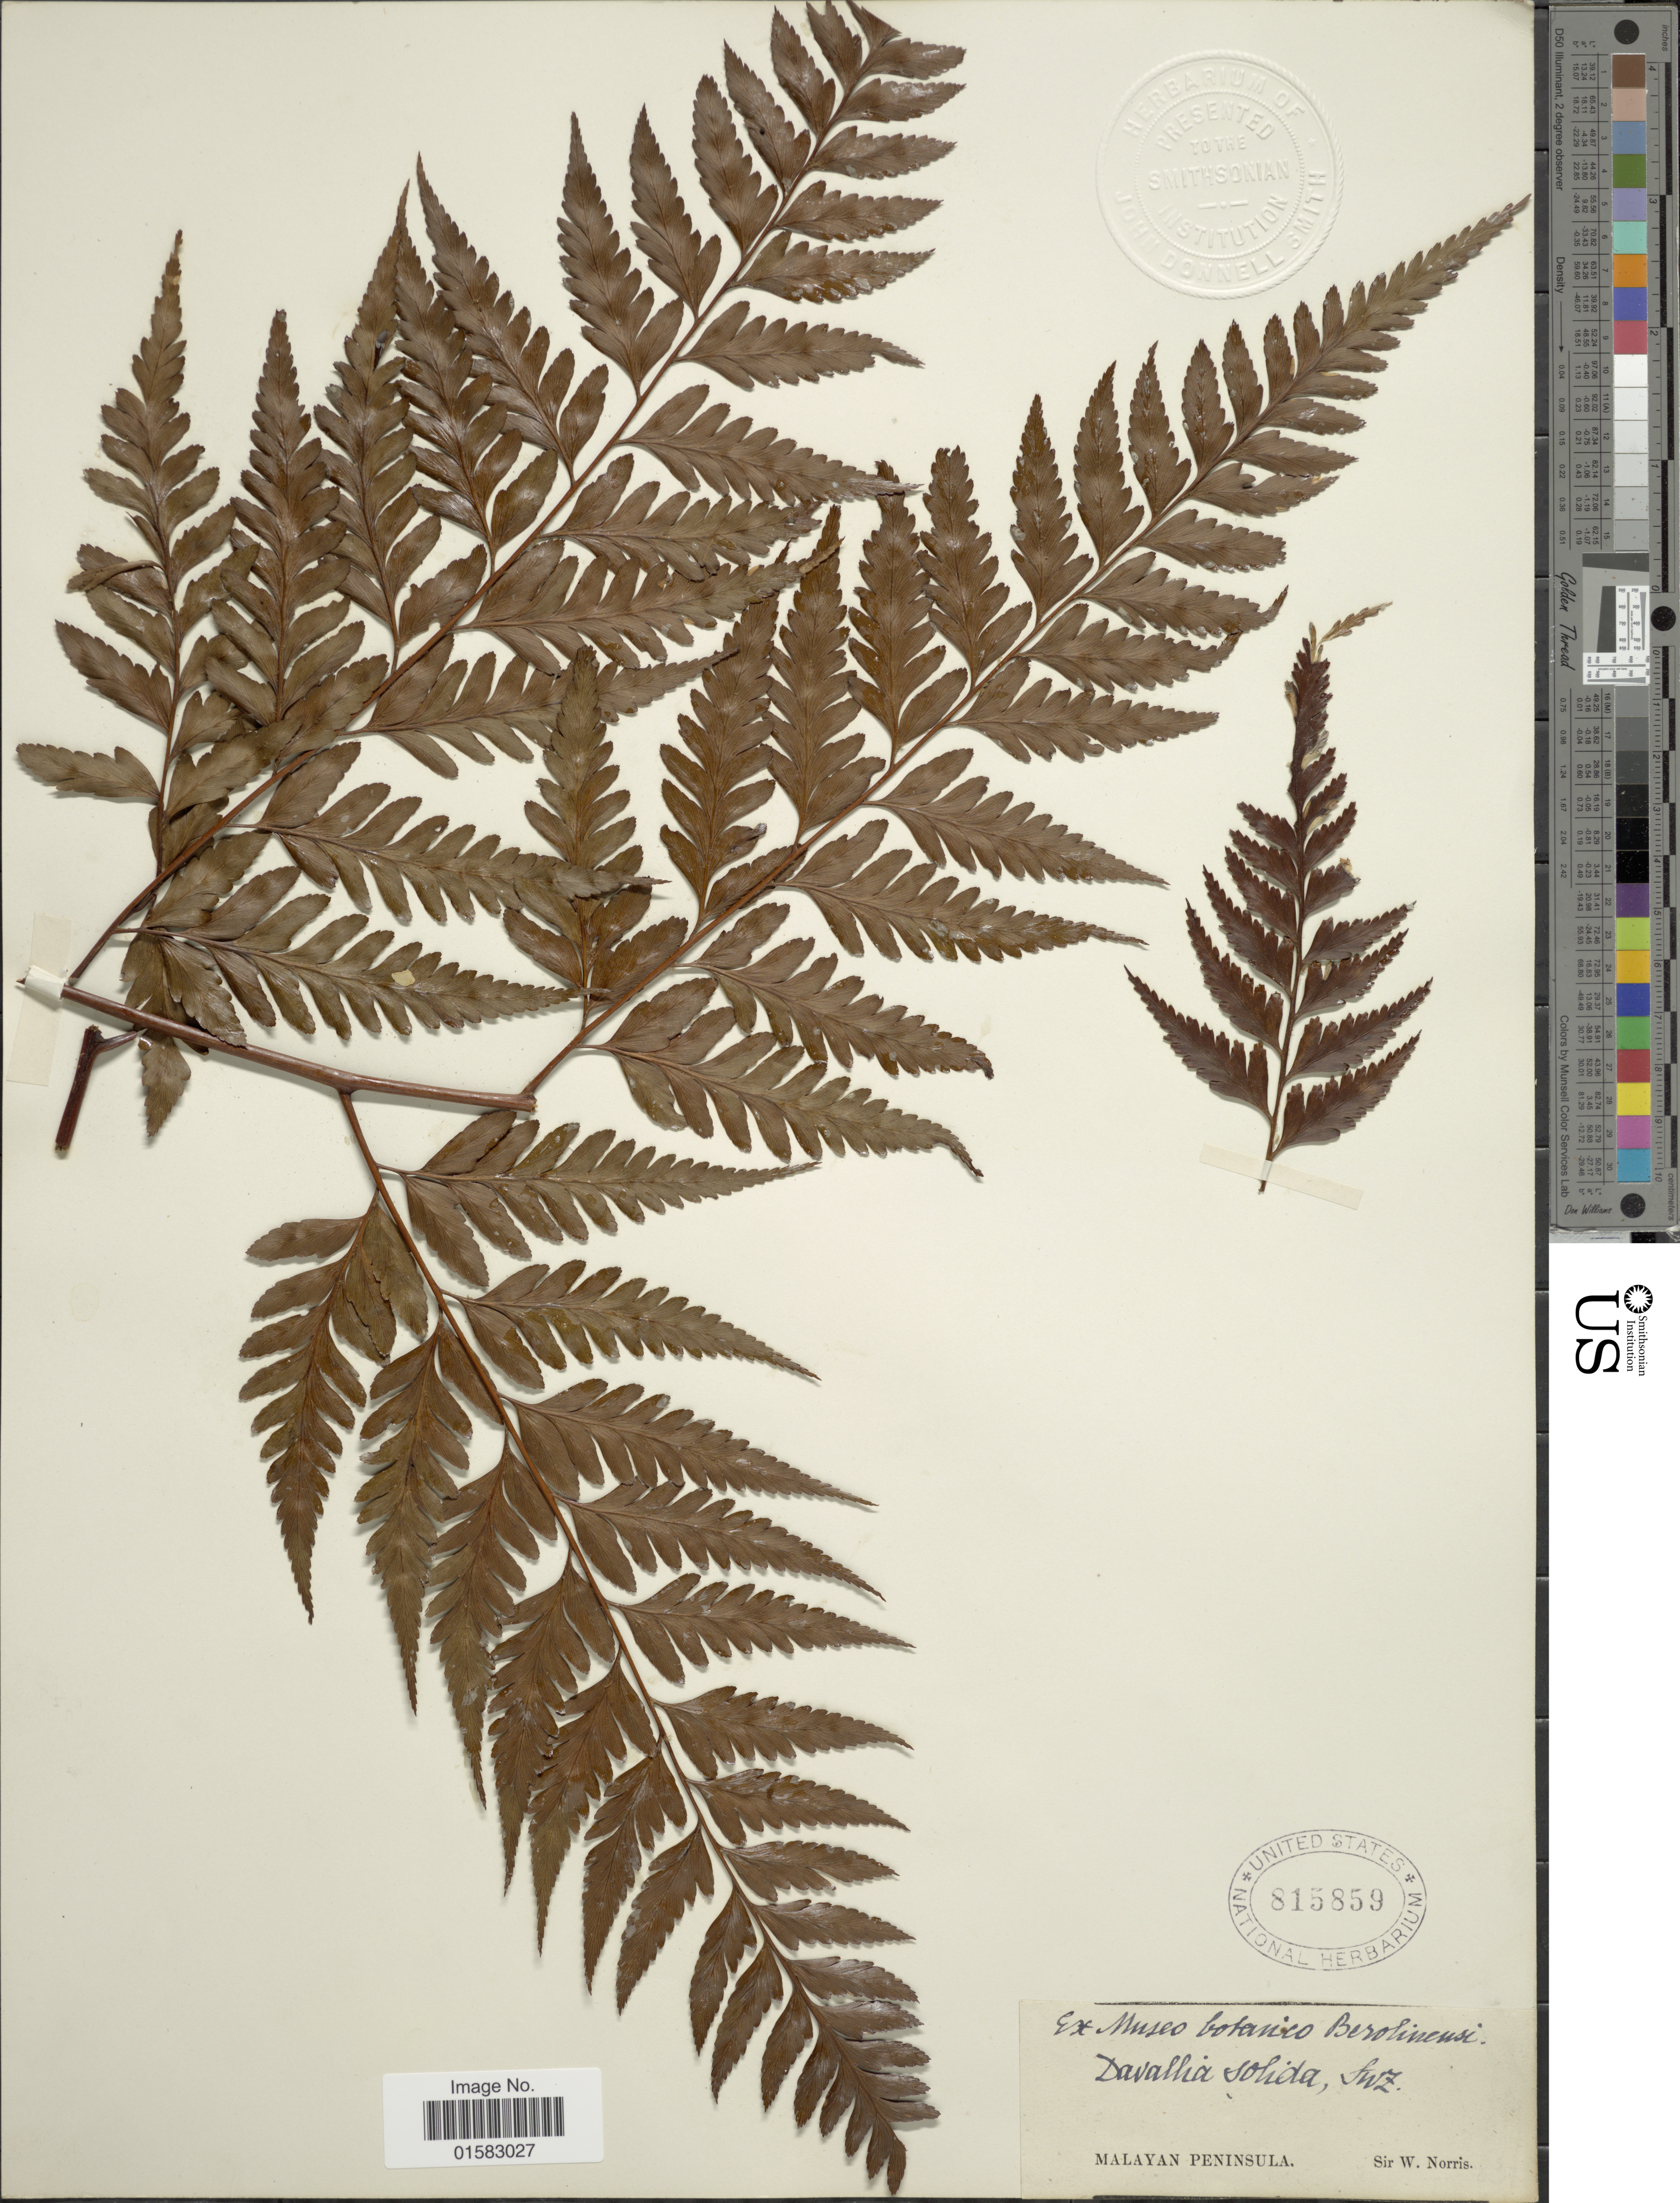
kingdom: Plantae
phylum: Tracheophyta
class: Polypodiopsida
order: Polypodiales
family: Davalliaceae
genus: Davallia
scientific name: Davallia solida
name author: (G. Forst.) Sw.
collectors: W. Norris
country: Malaysia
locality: Malayan Peninsula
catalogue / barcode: US 815859